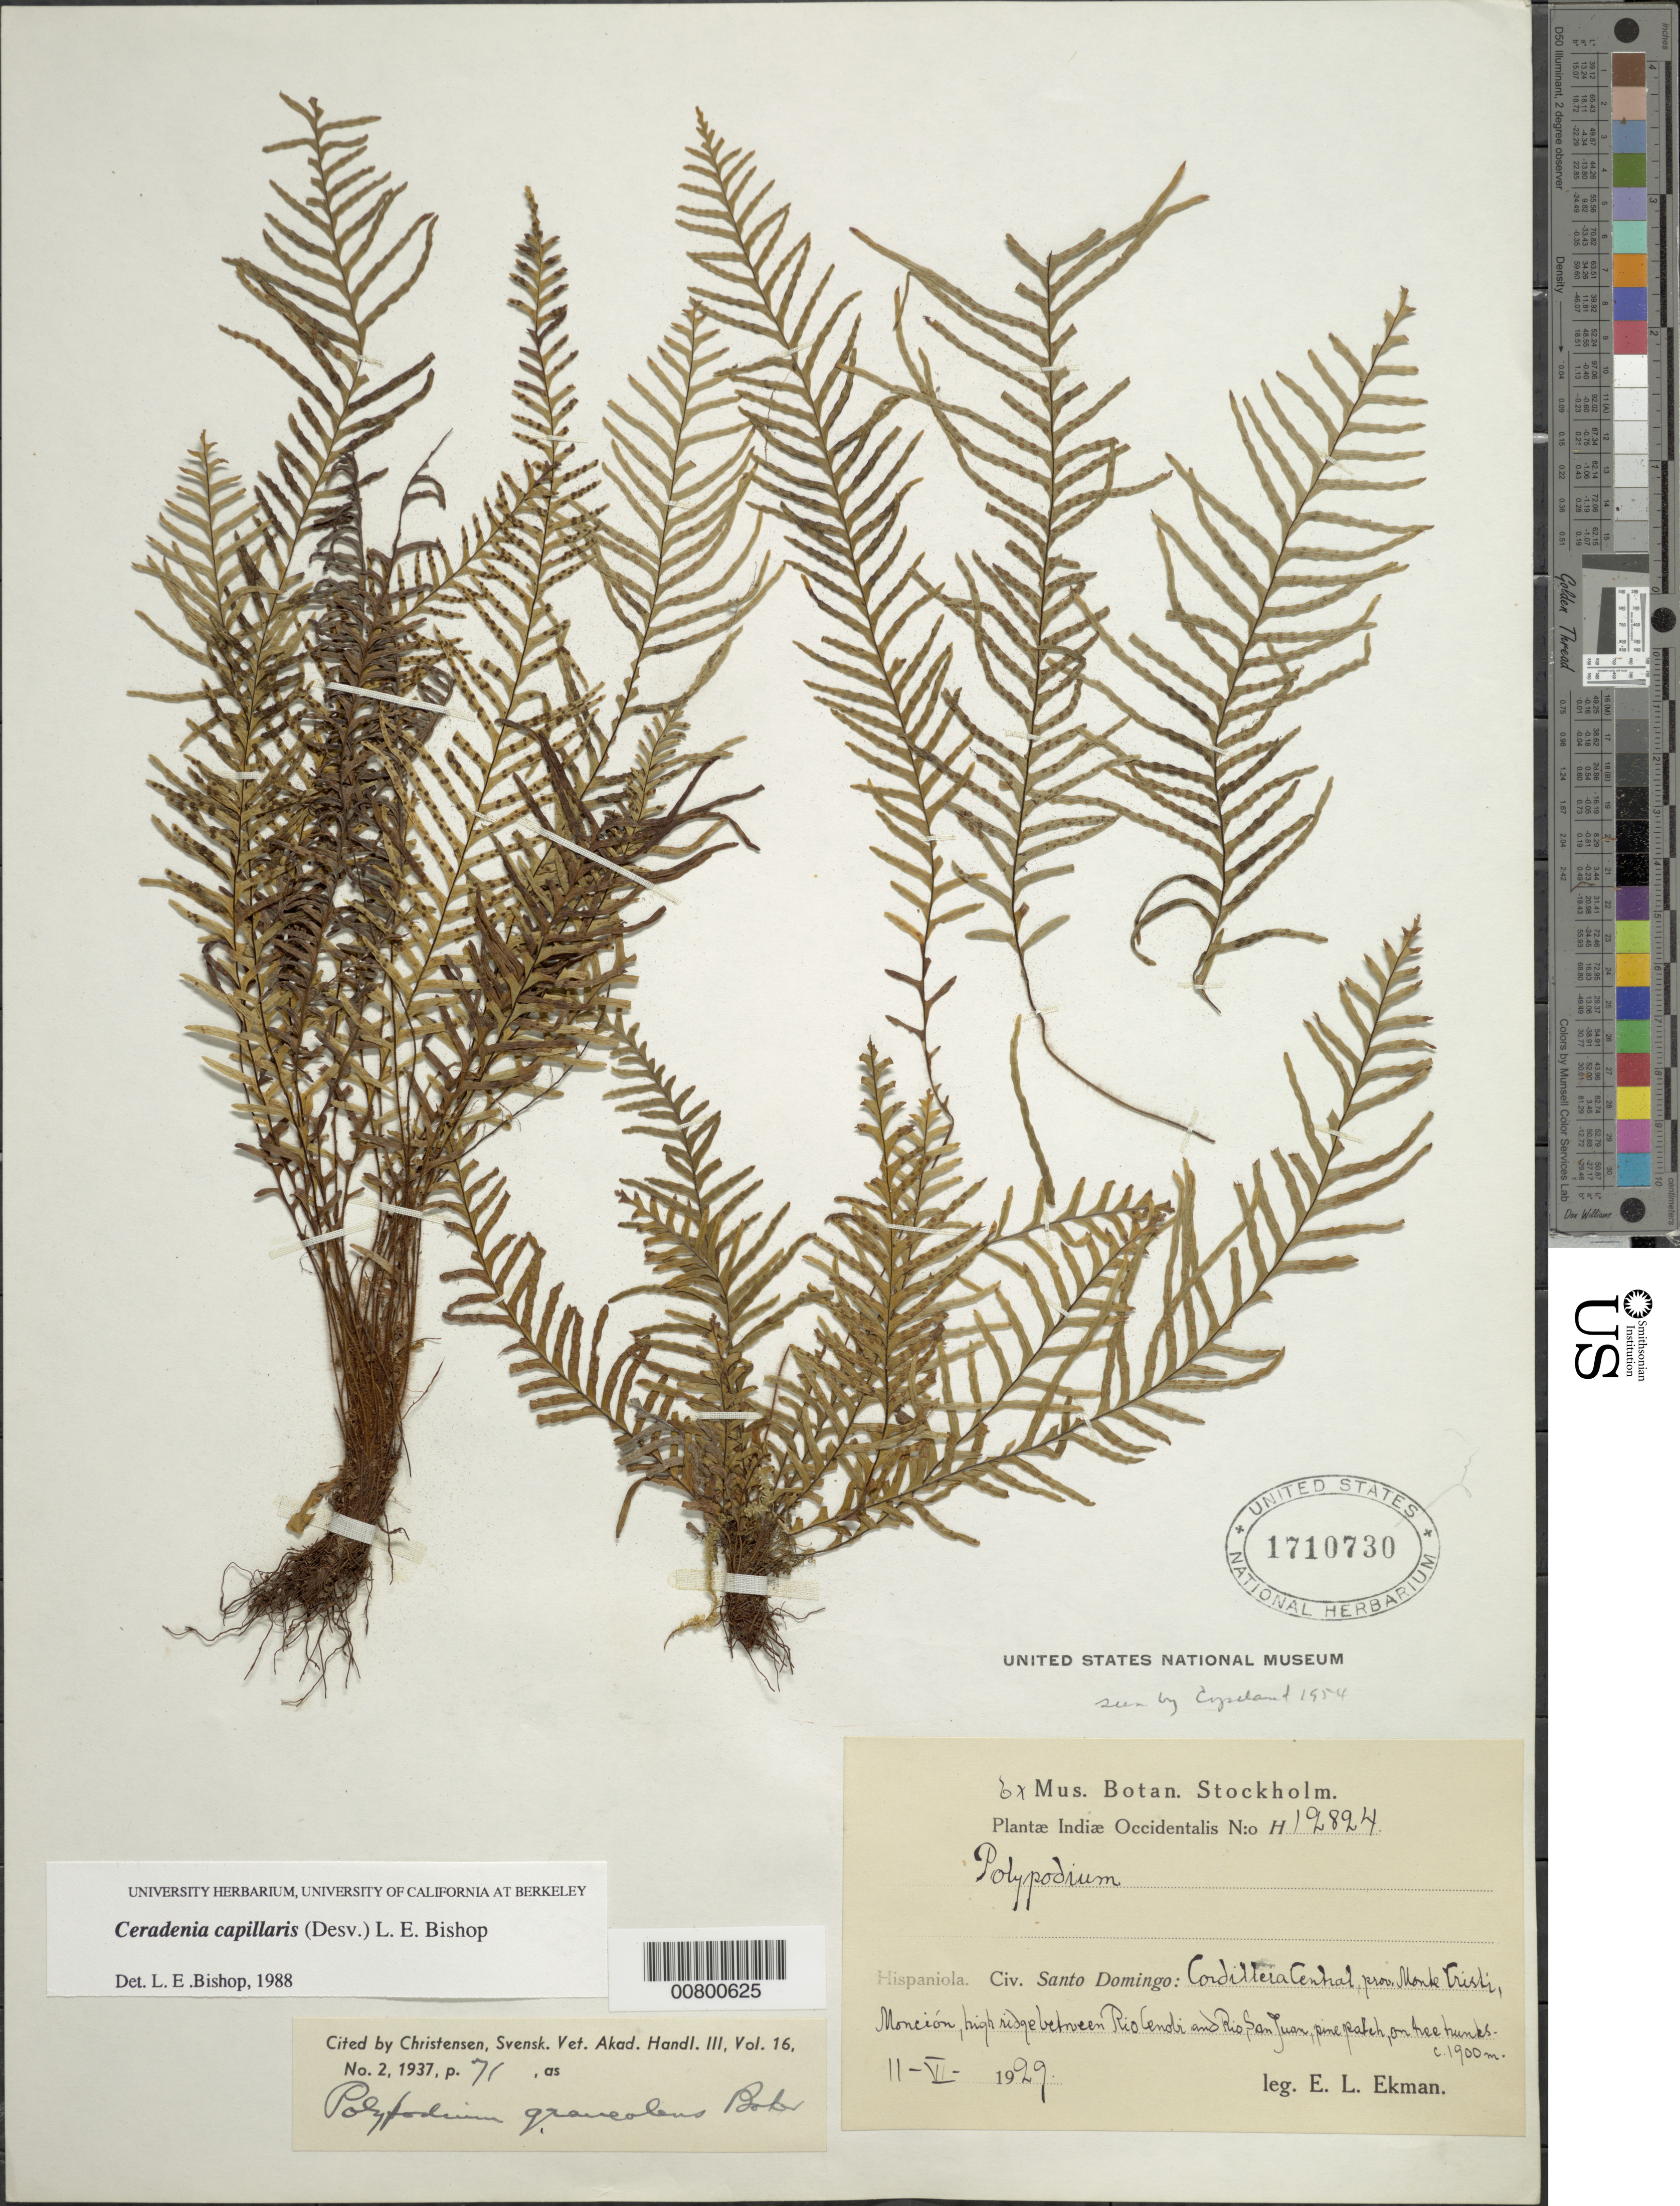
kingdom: Plantae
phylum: Tracheophyta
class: Polypodiopsida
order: Polypodiales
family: Polypodiaceae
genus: Ceradenia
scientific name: Ceradenia capillaris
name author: (Desv.) L.E. Bishop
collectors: E. L. Ekman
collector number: H 12824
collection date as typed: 11 Jun 1929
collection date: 1929-06-11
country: Dominican Republic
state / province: Monte Cristi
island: Hispaniola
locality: Cordillera Central, Monción, between rio Cenobi and rio San Juan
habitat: High ridge between rivers, pine patch, on tree trunks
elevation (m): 1900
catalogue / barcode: US 1710730